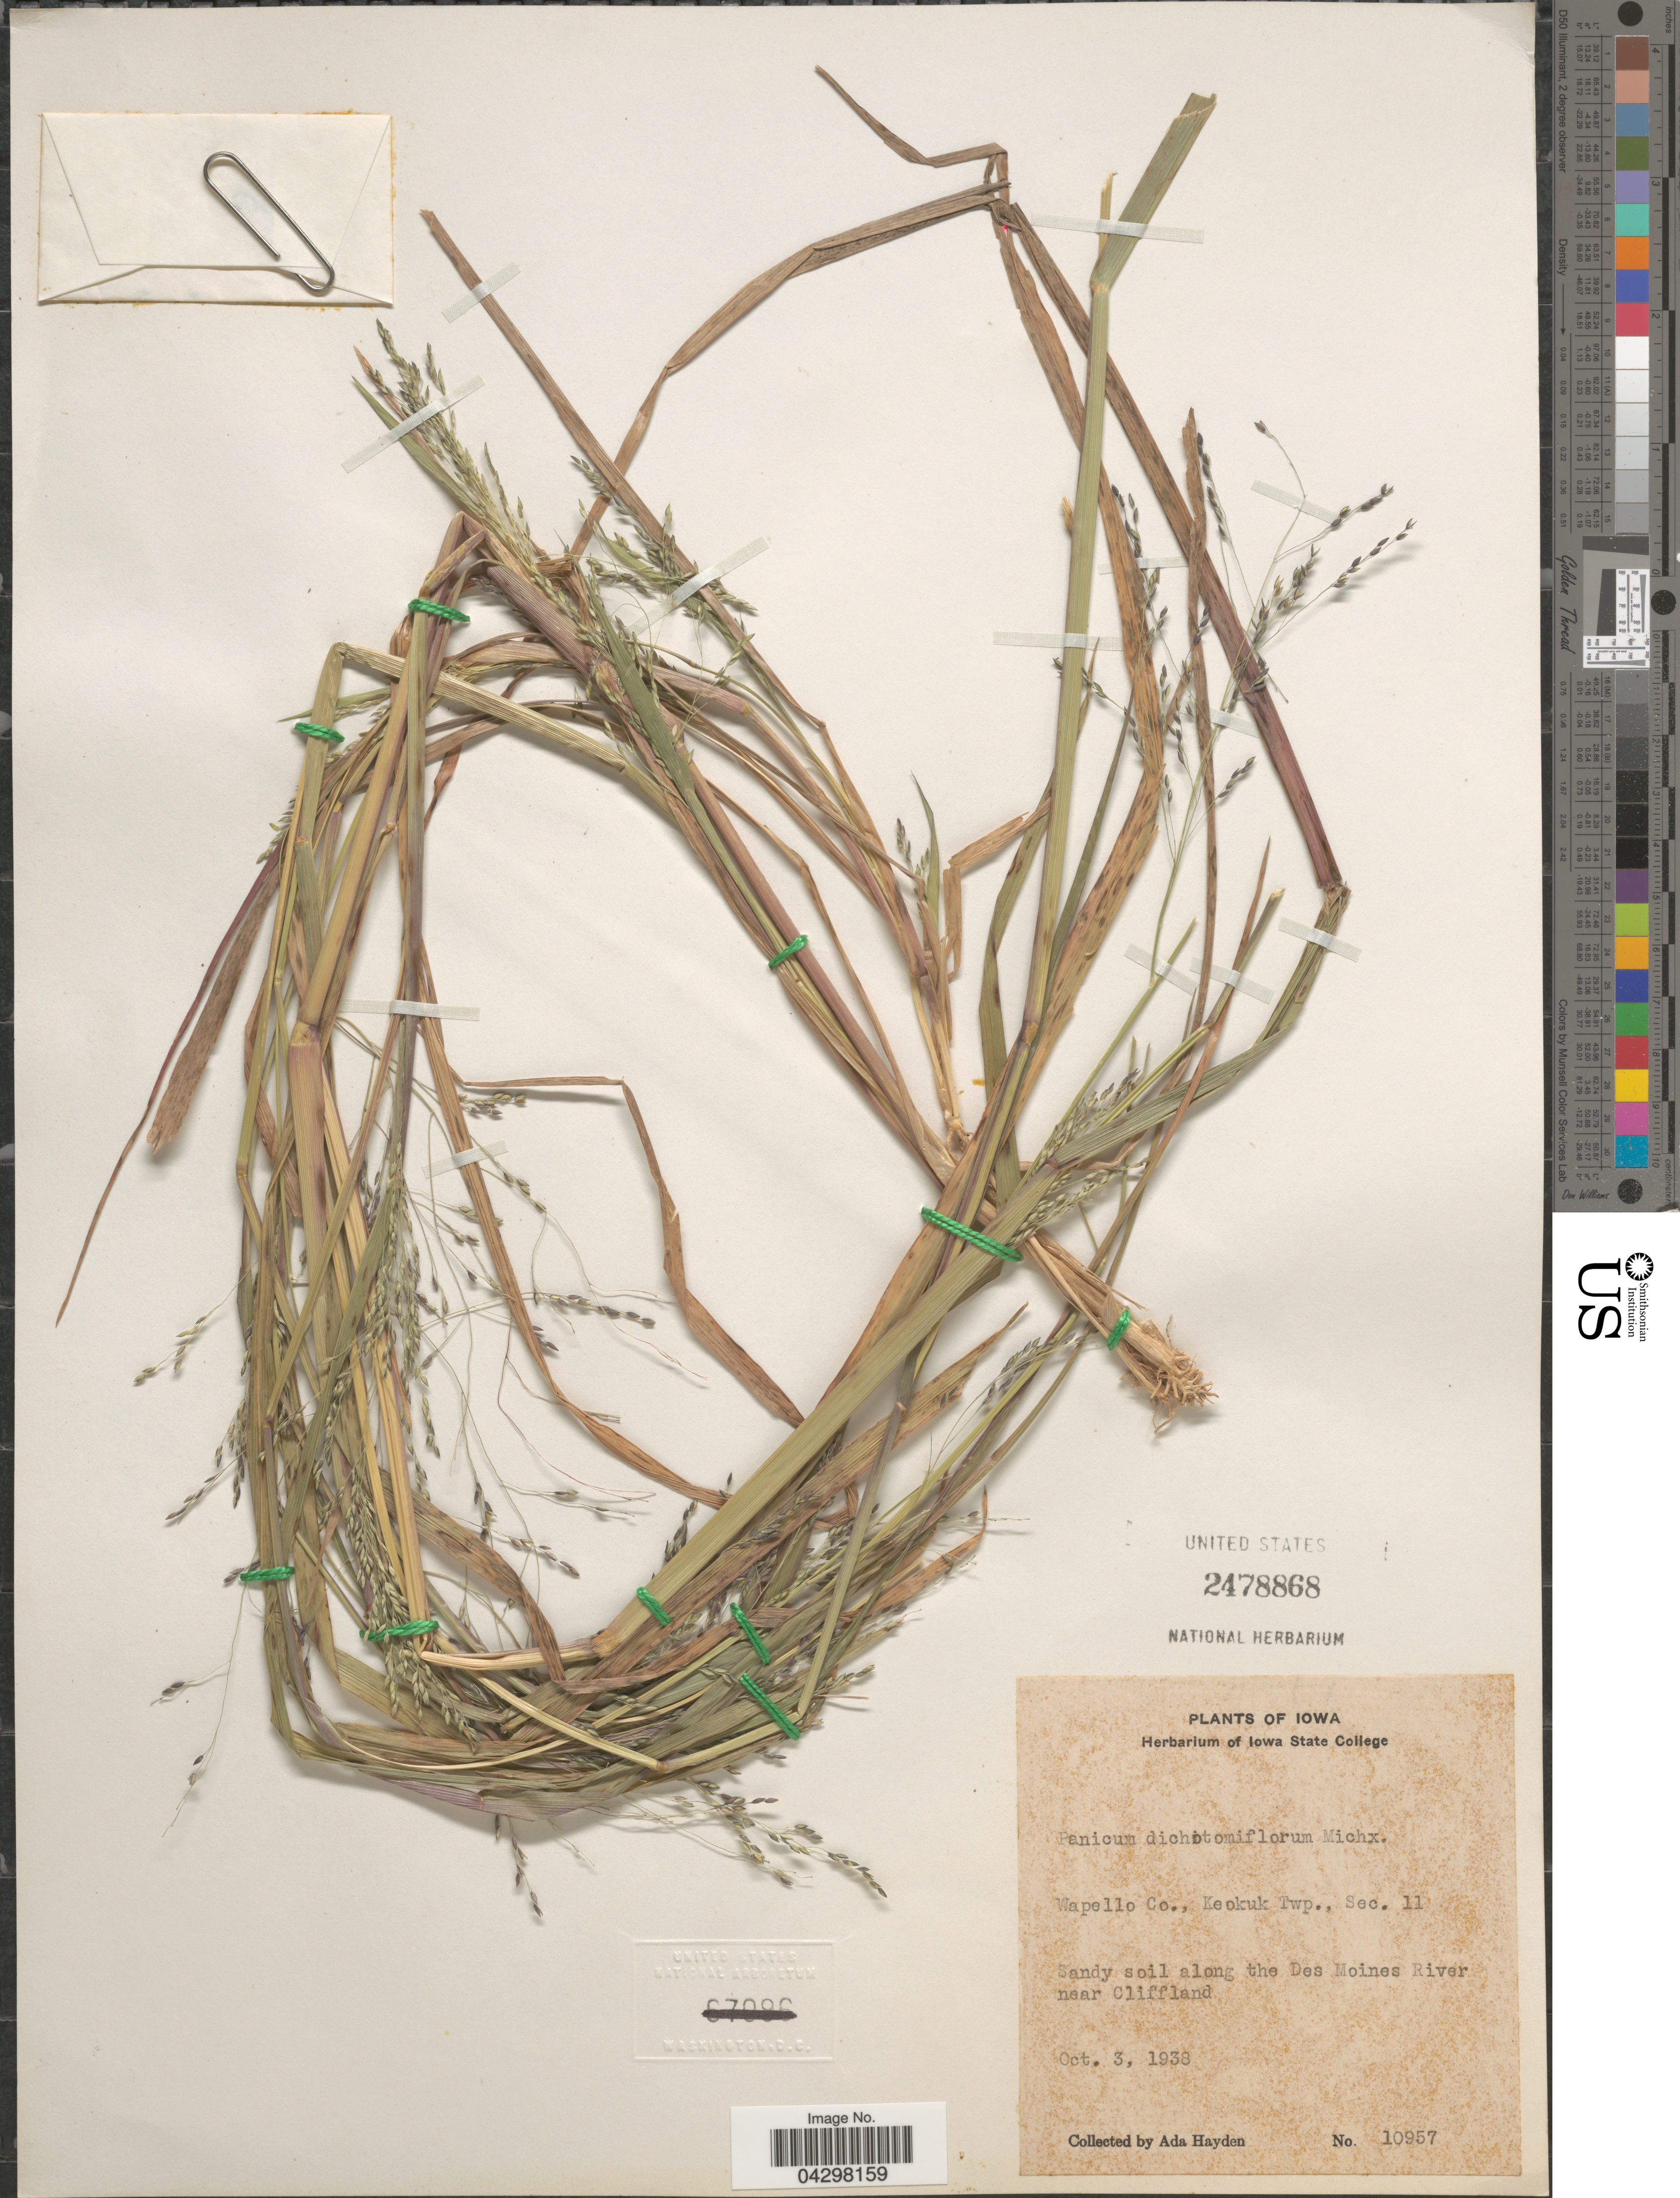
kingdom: Plantae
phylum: Tracheophyta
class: Liliopsida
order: Poales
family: Poaceae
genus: Panicum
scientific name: Panicum dichotomiflorum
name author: Michx.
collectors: Ada Hayden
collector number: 10957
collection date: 1938-10-03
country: United States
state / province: Iowa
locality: Wapello Co., Keokuk Twp., Sec. 11. Sandy soil along the Des Moines River near Cliffland.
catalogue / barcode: US 2478868